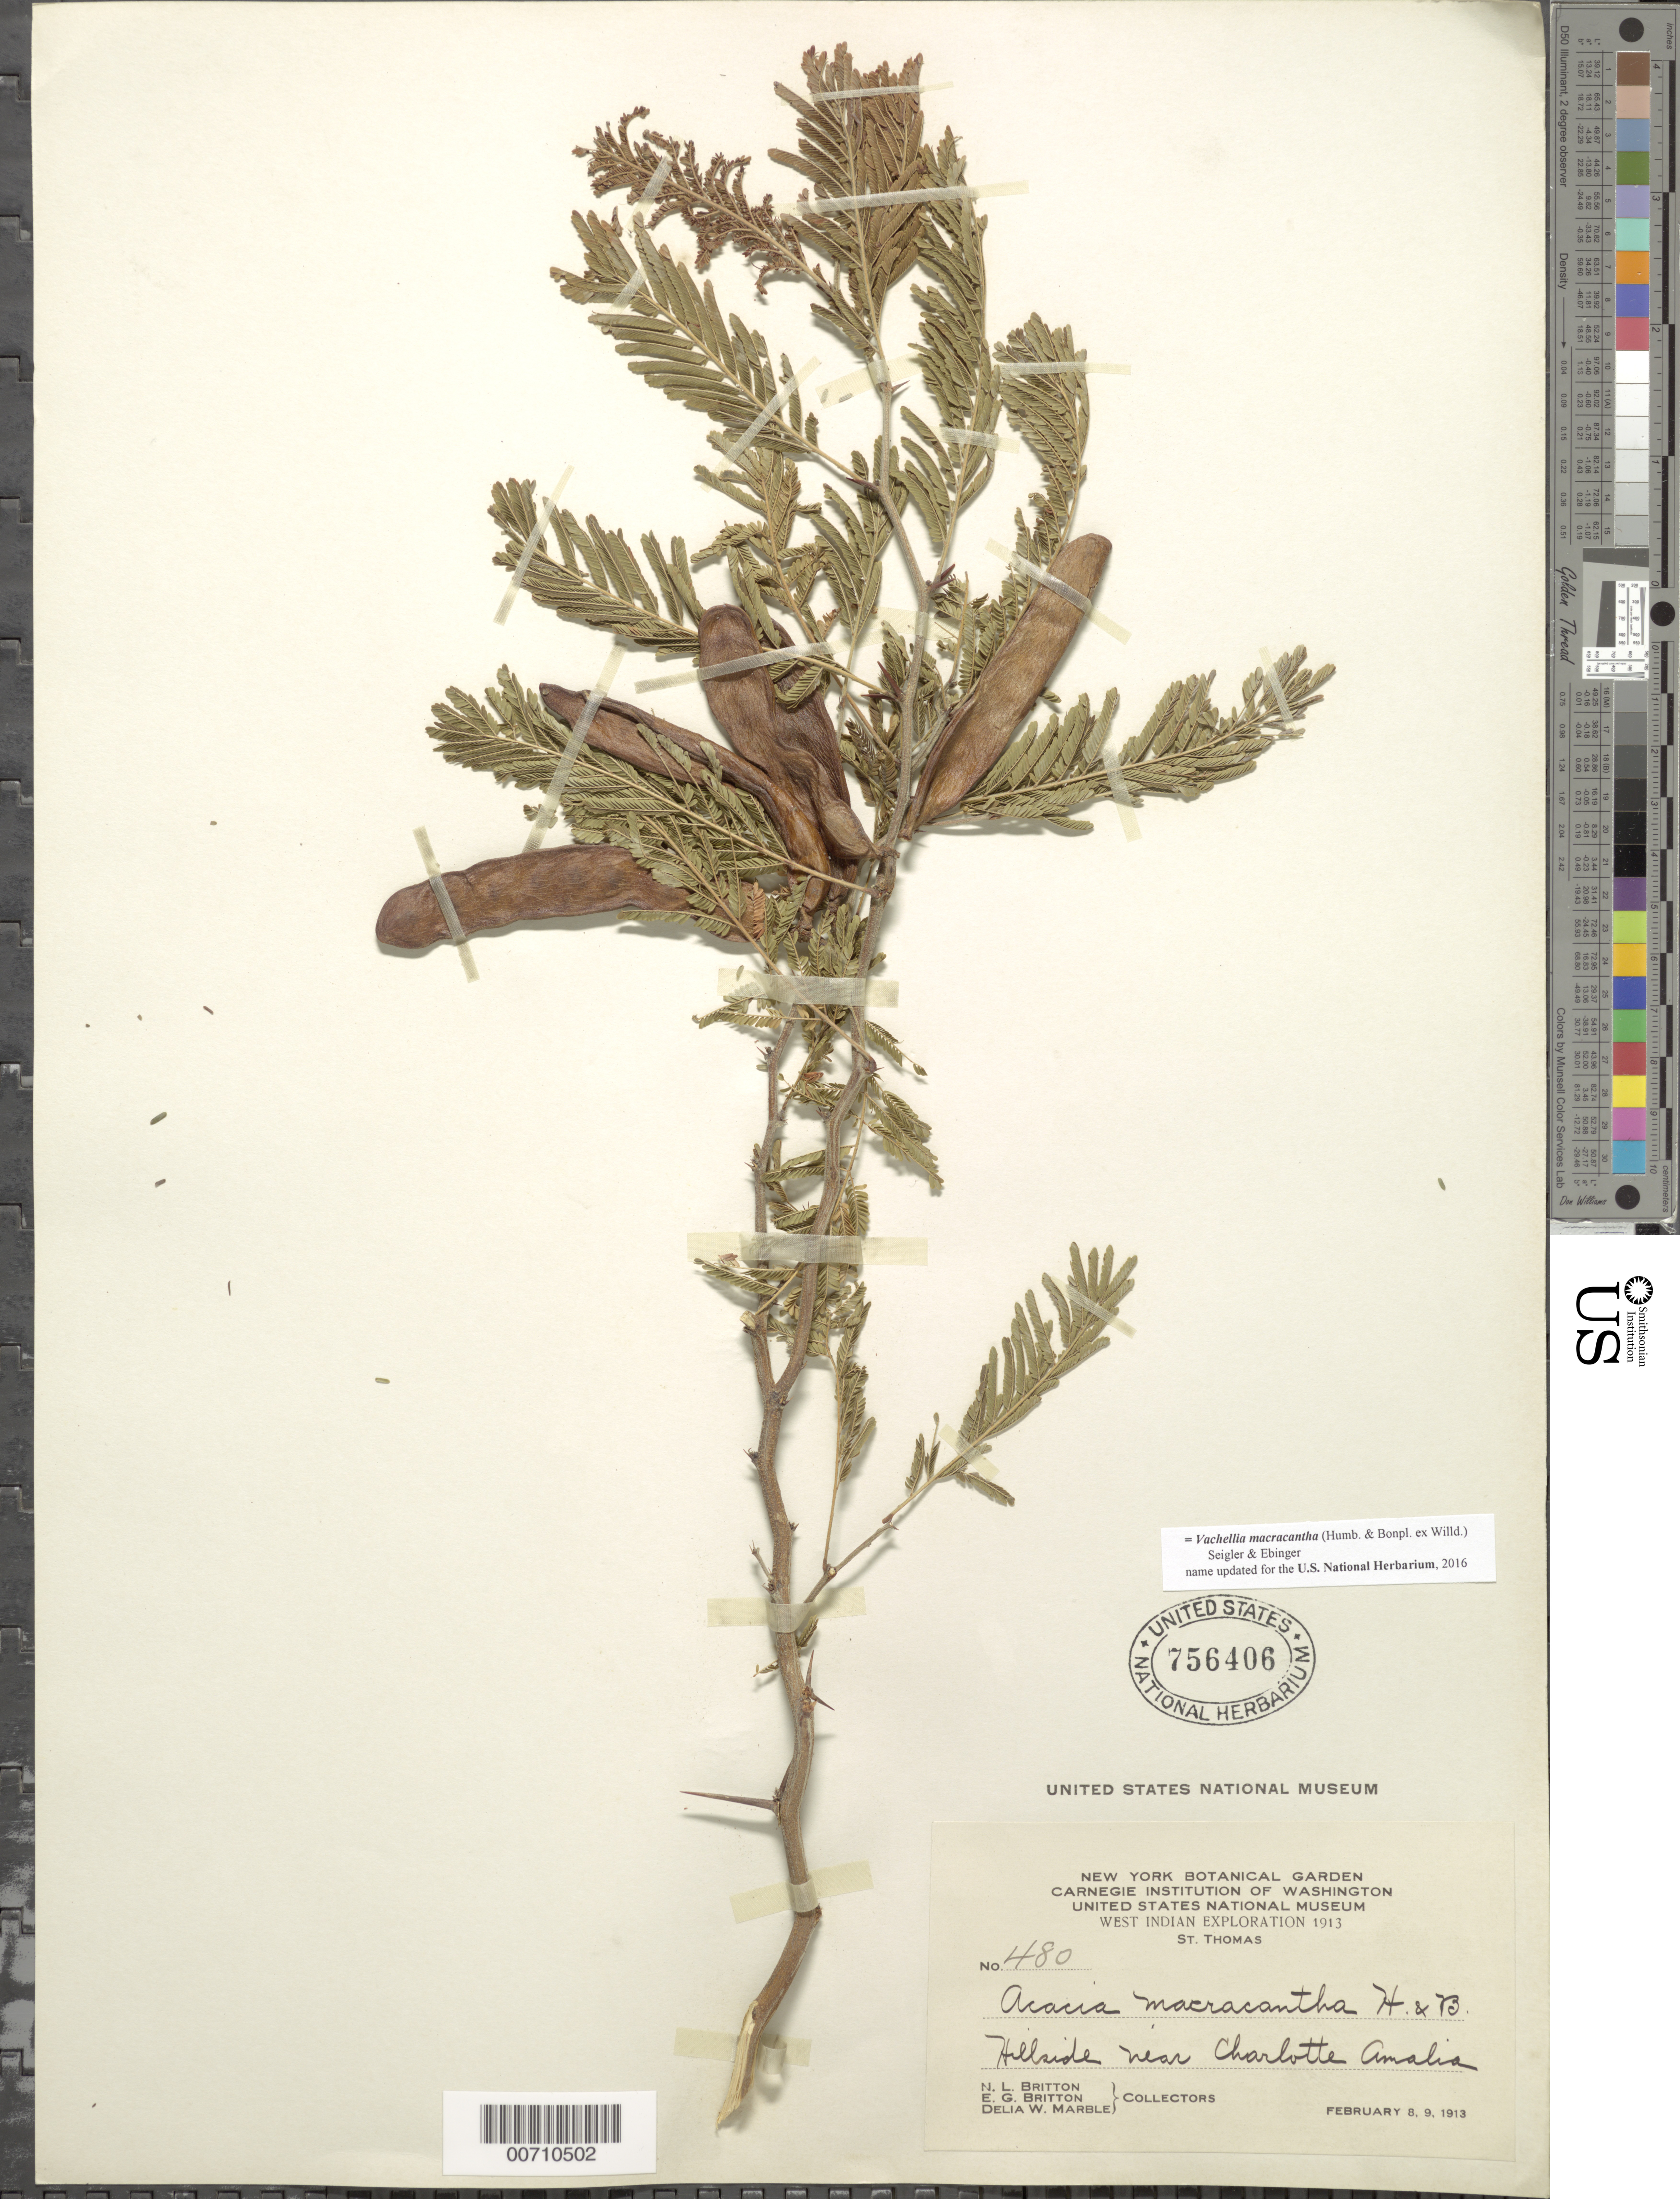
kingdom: Plantae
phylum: Tracheophyta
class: Magnoliopsida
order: Fabales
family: Fabaceae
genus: Vachellia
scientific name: Vachellia macracantha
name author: (Humb. & Bonpl. ex Willd.) Seigler & Ebinger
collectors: N. Britton, E. G. Britton & D. W. Marble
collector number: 480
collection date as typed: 08 Feb 1913 and 09 Feb 1913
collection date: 1913-02-08,1913-02-09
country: U.S. Virgin Islands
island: St. Thomas Island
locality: Charlotte Amalia, near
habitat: Hillside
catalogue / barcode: US 756406